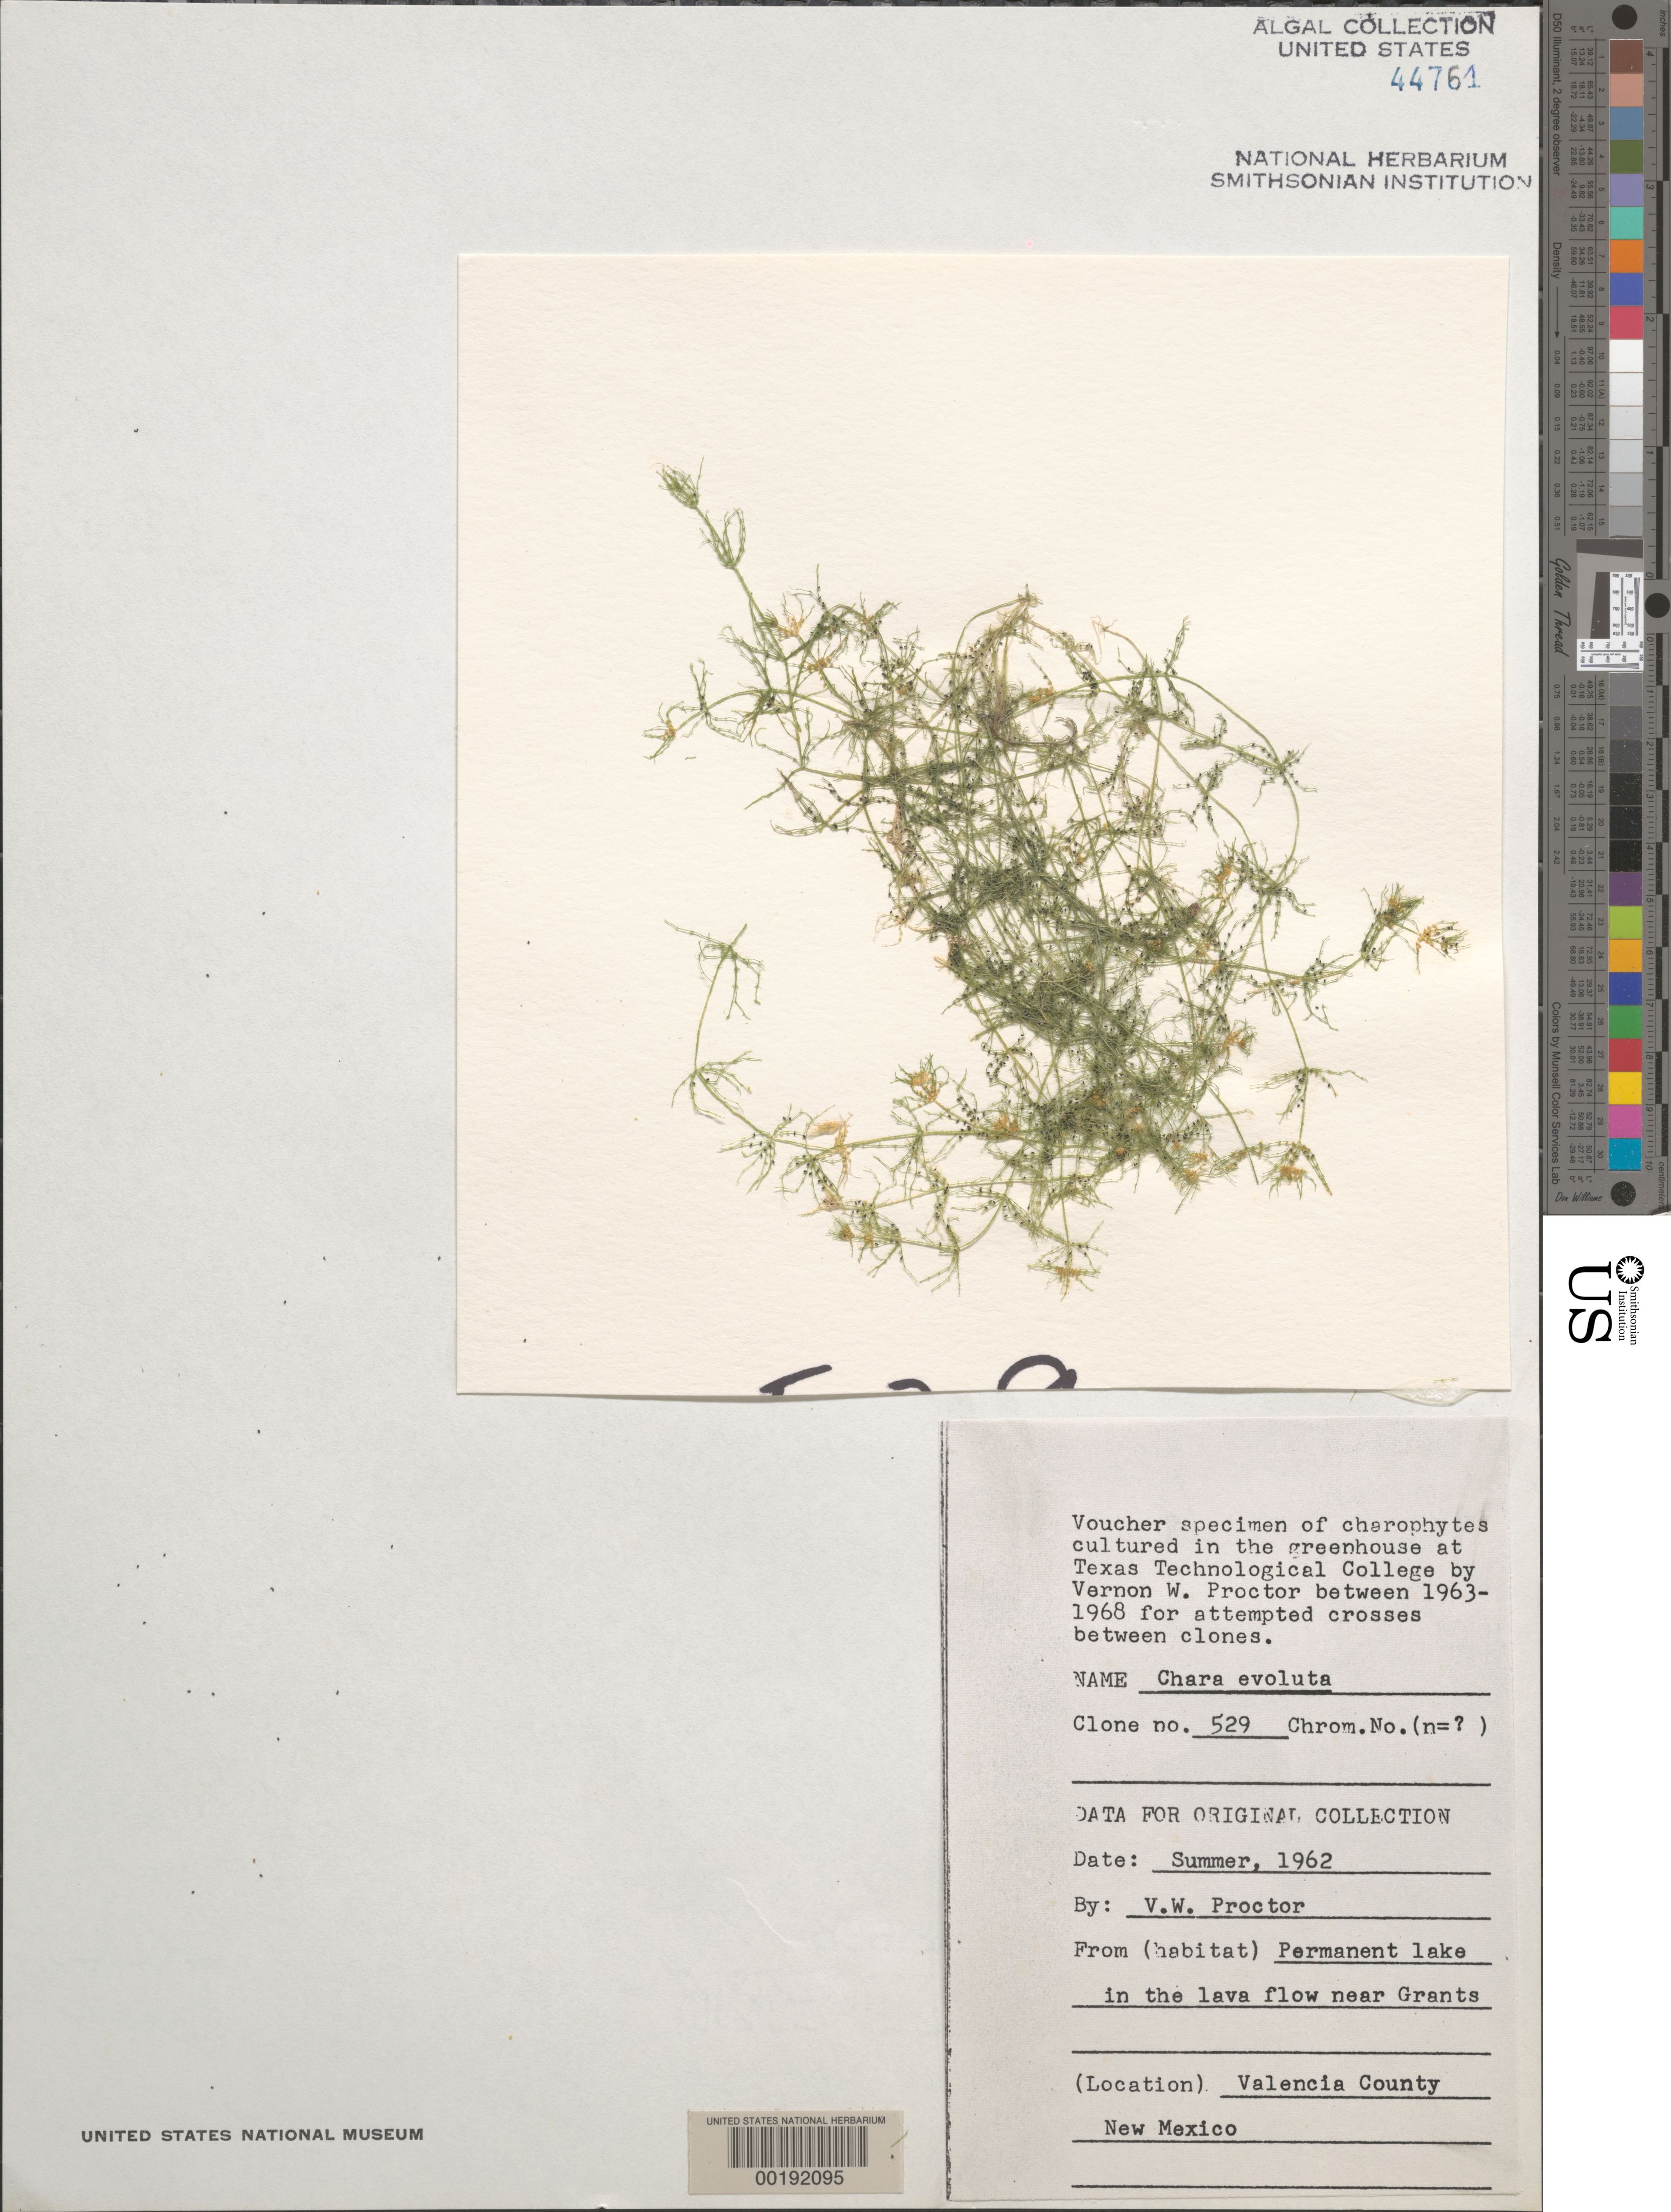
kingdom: Plantae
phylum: Charophyta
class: Charophyceae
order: Charales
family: Characeae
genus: Chara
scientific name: Chara evoluta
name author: Allen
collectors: V. Proctor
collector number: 529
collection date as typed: Sum 1962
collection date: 1962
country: United States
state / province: New Mexico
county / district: Valencia County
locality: Lava Flow Lake near Grants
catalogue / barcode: US 44761